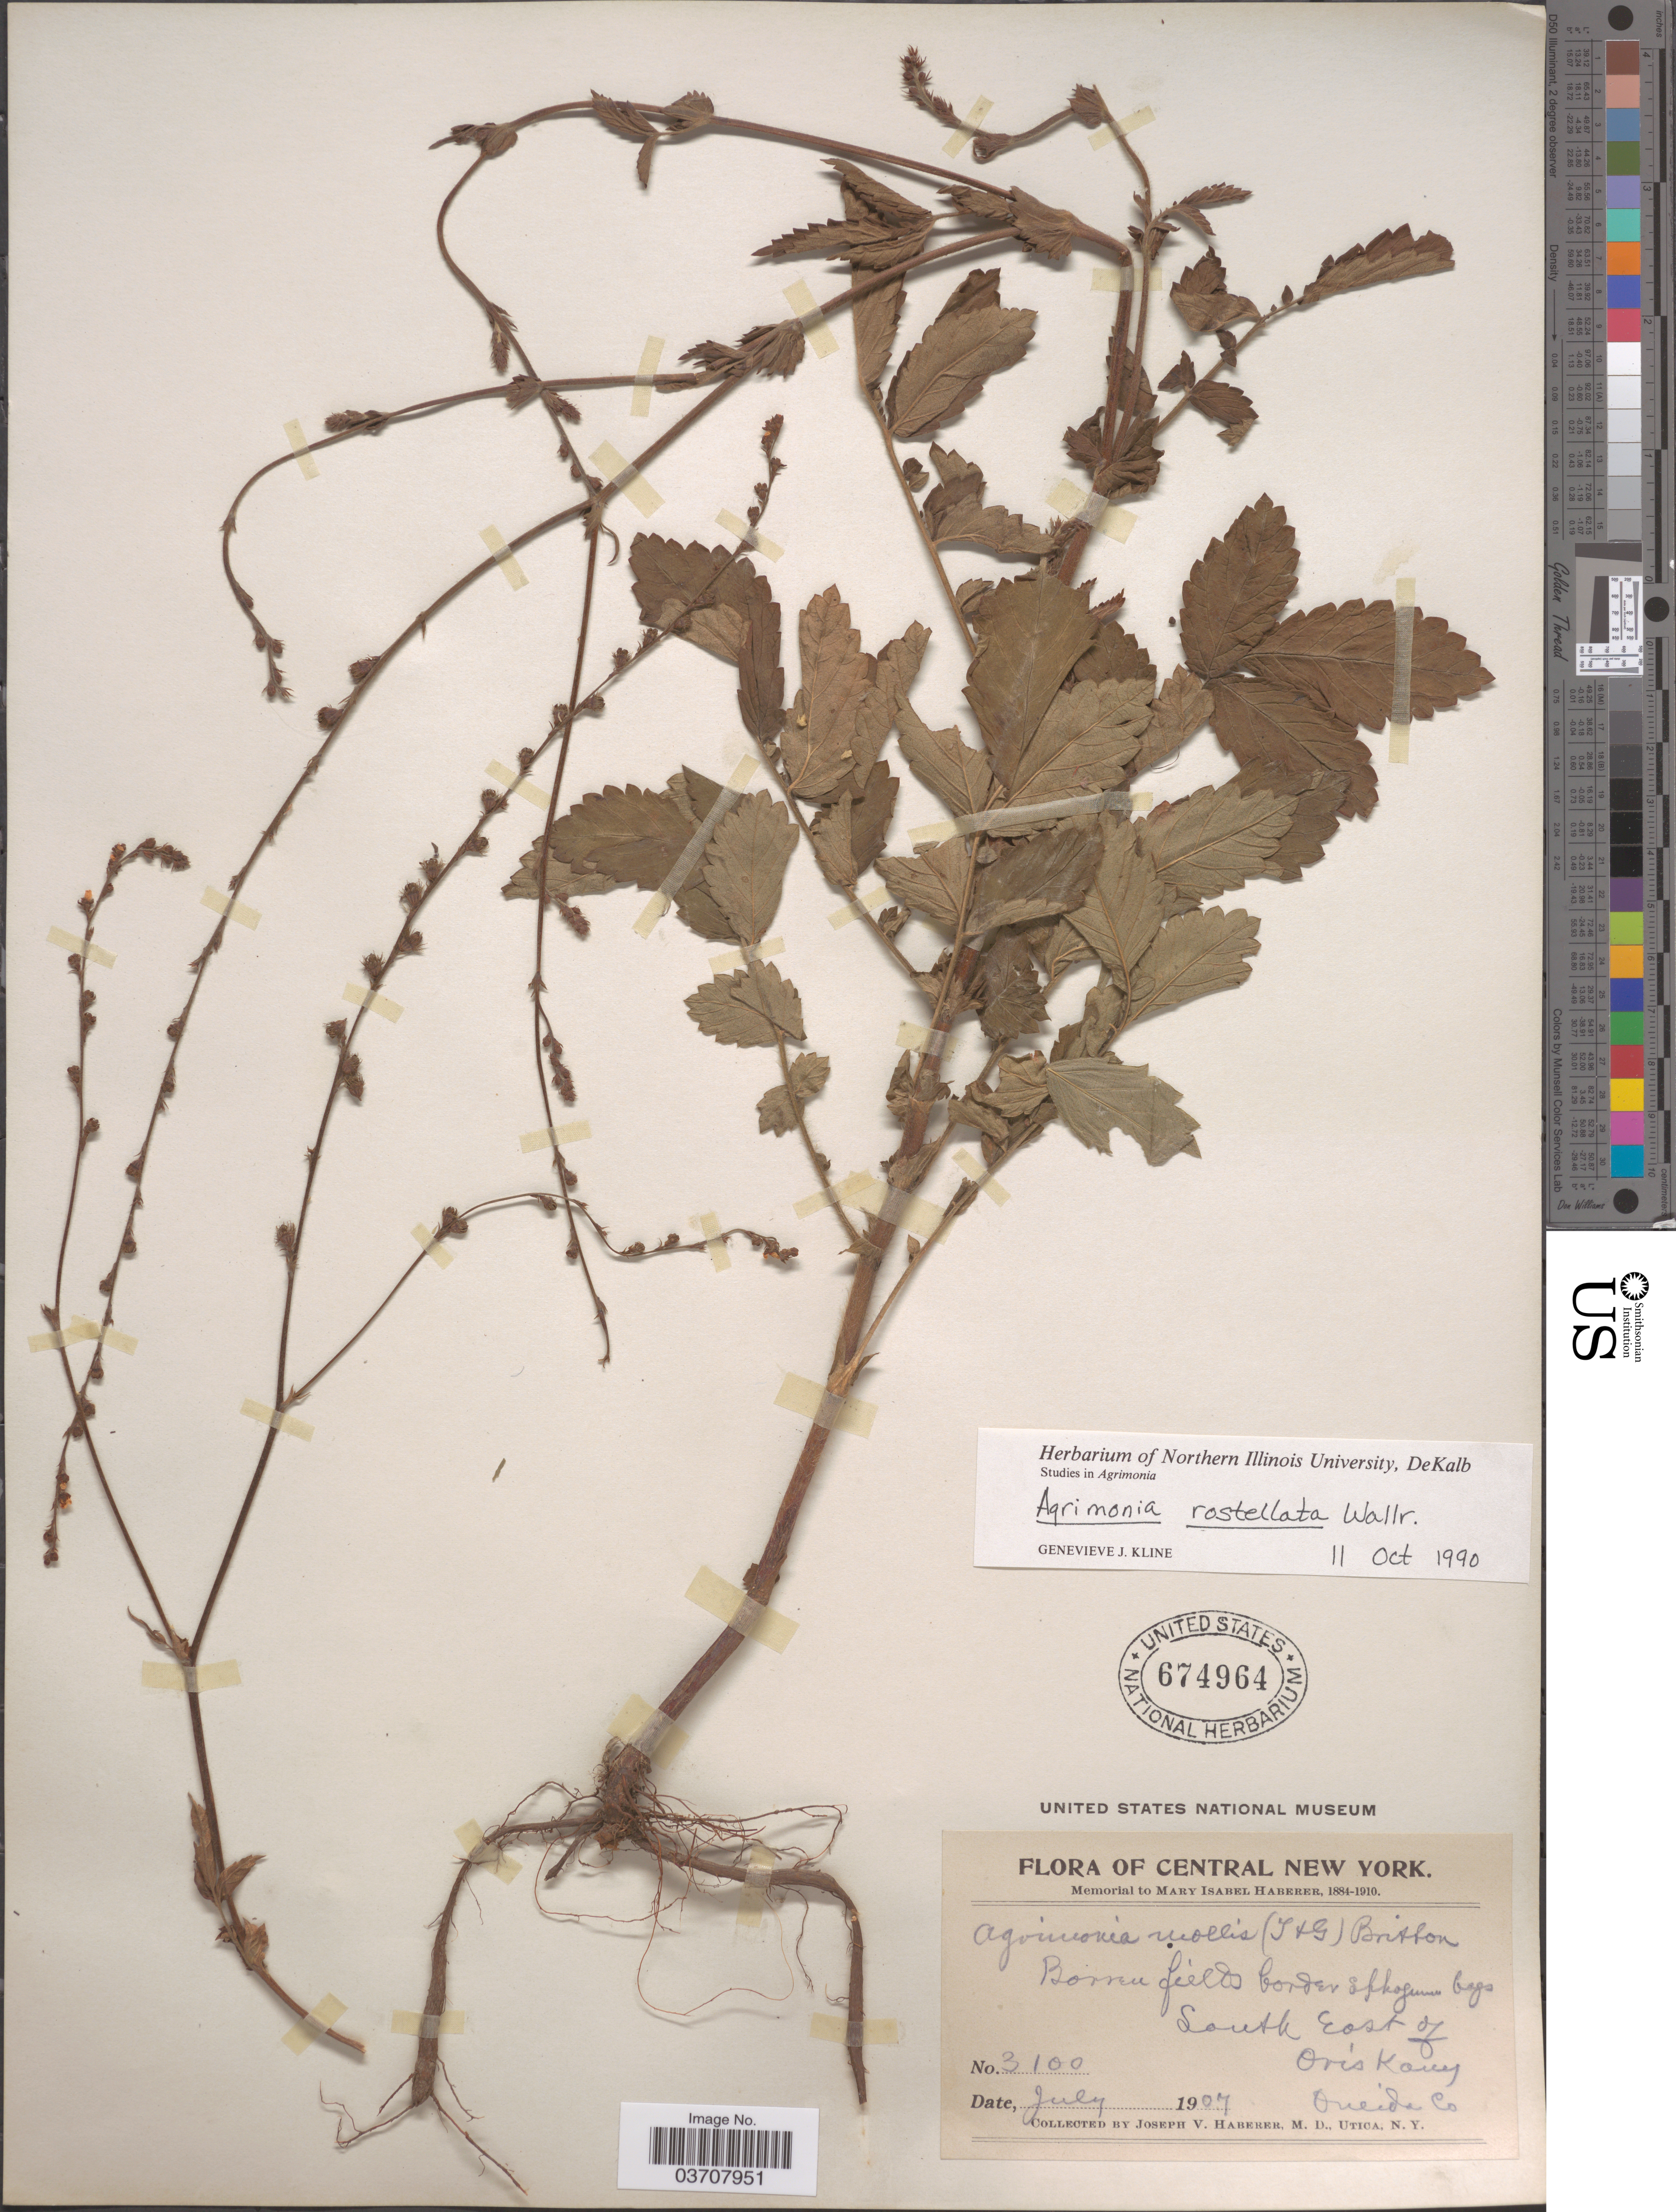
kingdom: Plantae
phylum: Tracheophyta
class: Magnoliopsida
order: Rosales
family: Rosaceae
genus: Agrimonia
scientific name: Agrimonia rostellata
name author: Wallr.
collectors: J. V. Haberer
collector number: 3100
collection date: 1907-07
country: United States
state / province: New York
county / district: Oneida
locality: Central New York. South East of Oris Kany. Oneida Co.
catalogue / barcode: US 674964